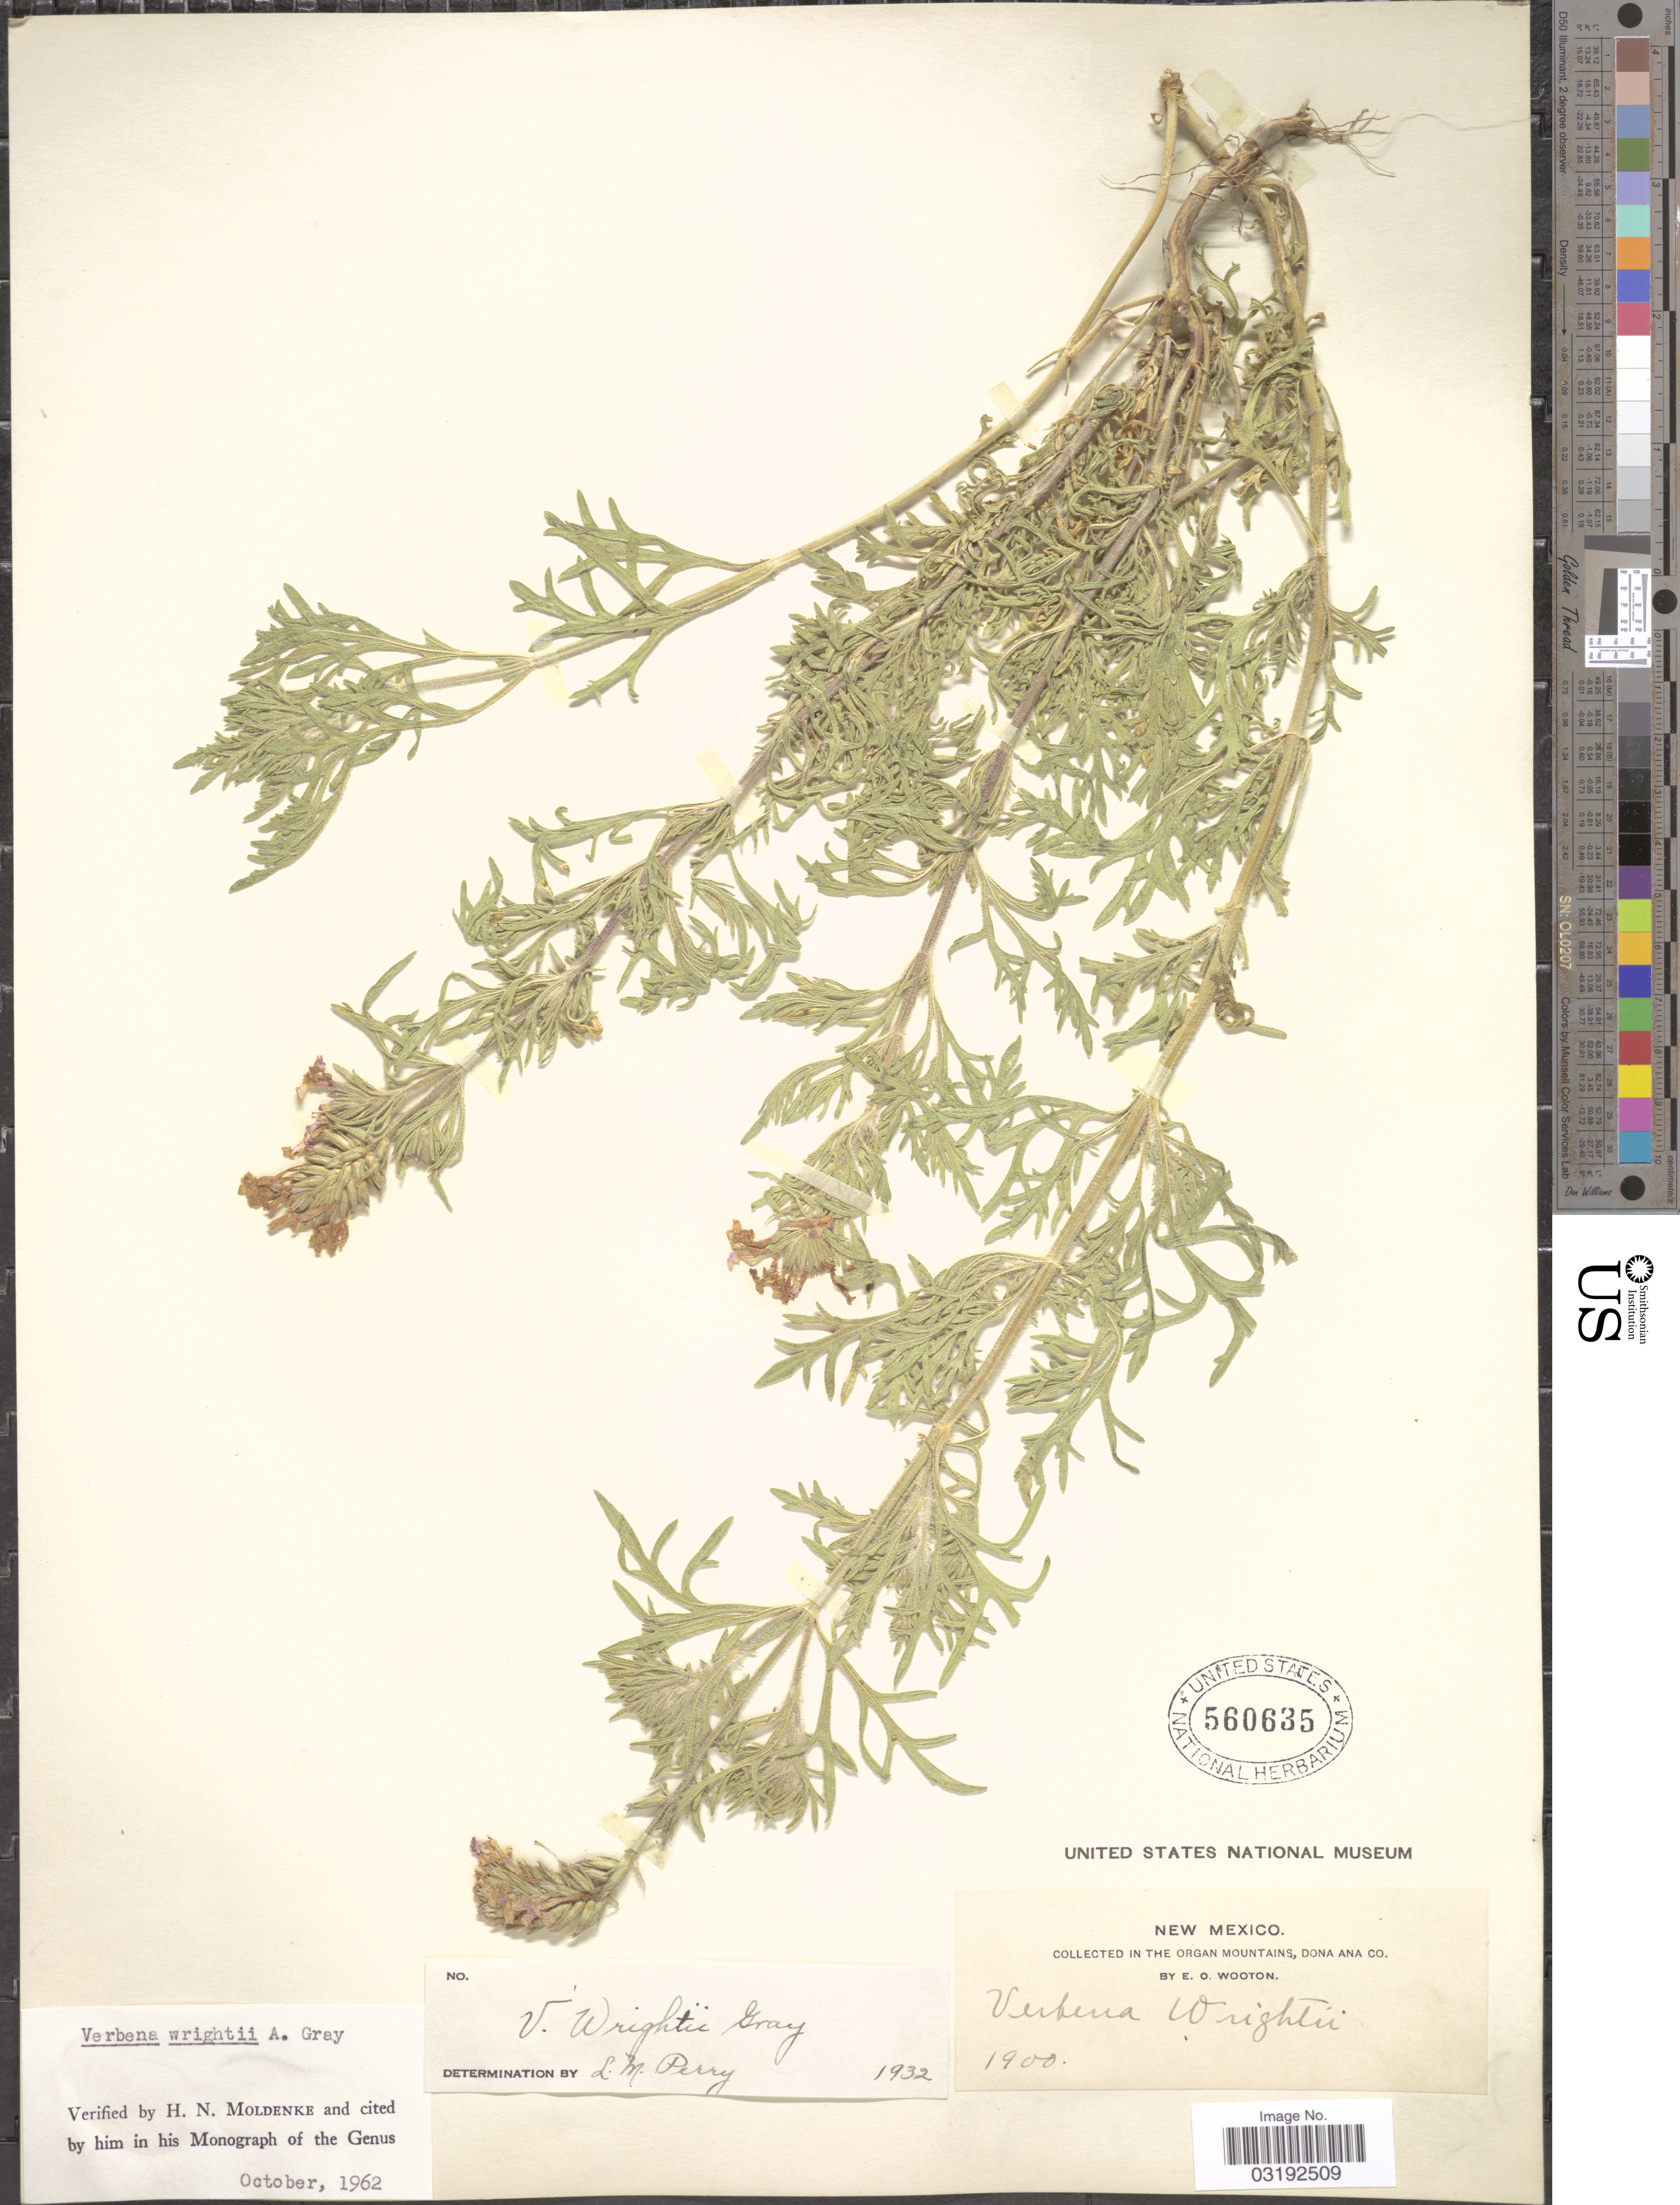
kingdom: Plantae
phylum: Tracheophyta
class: Magnoliopsida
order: Lamiales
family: Verbenaceae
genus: Verbena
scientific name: Verbena wrightii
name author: A. Gray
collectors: E. O. Wooton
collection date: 1900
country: United States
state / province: New Mexico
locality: In the Organ Mountains, Dona Ana Co.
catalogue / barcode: US 560635